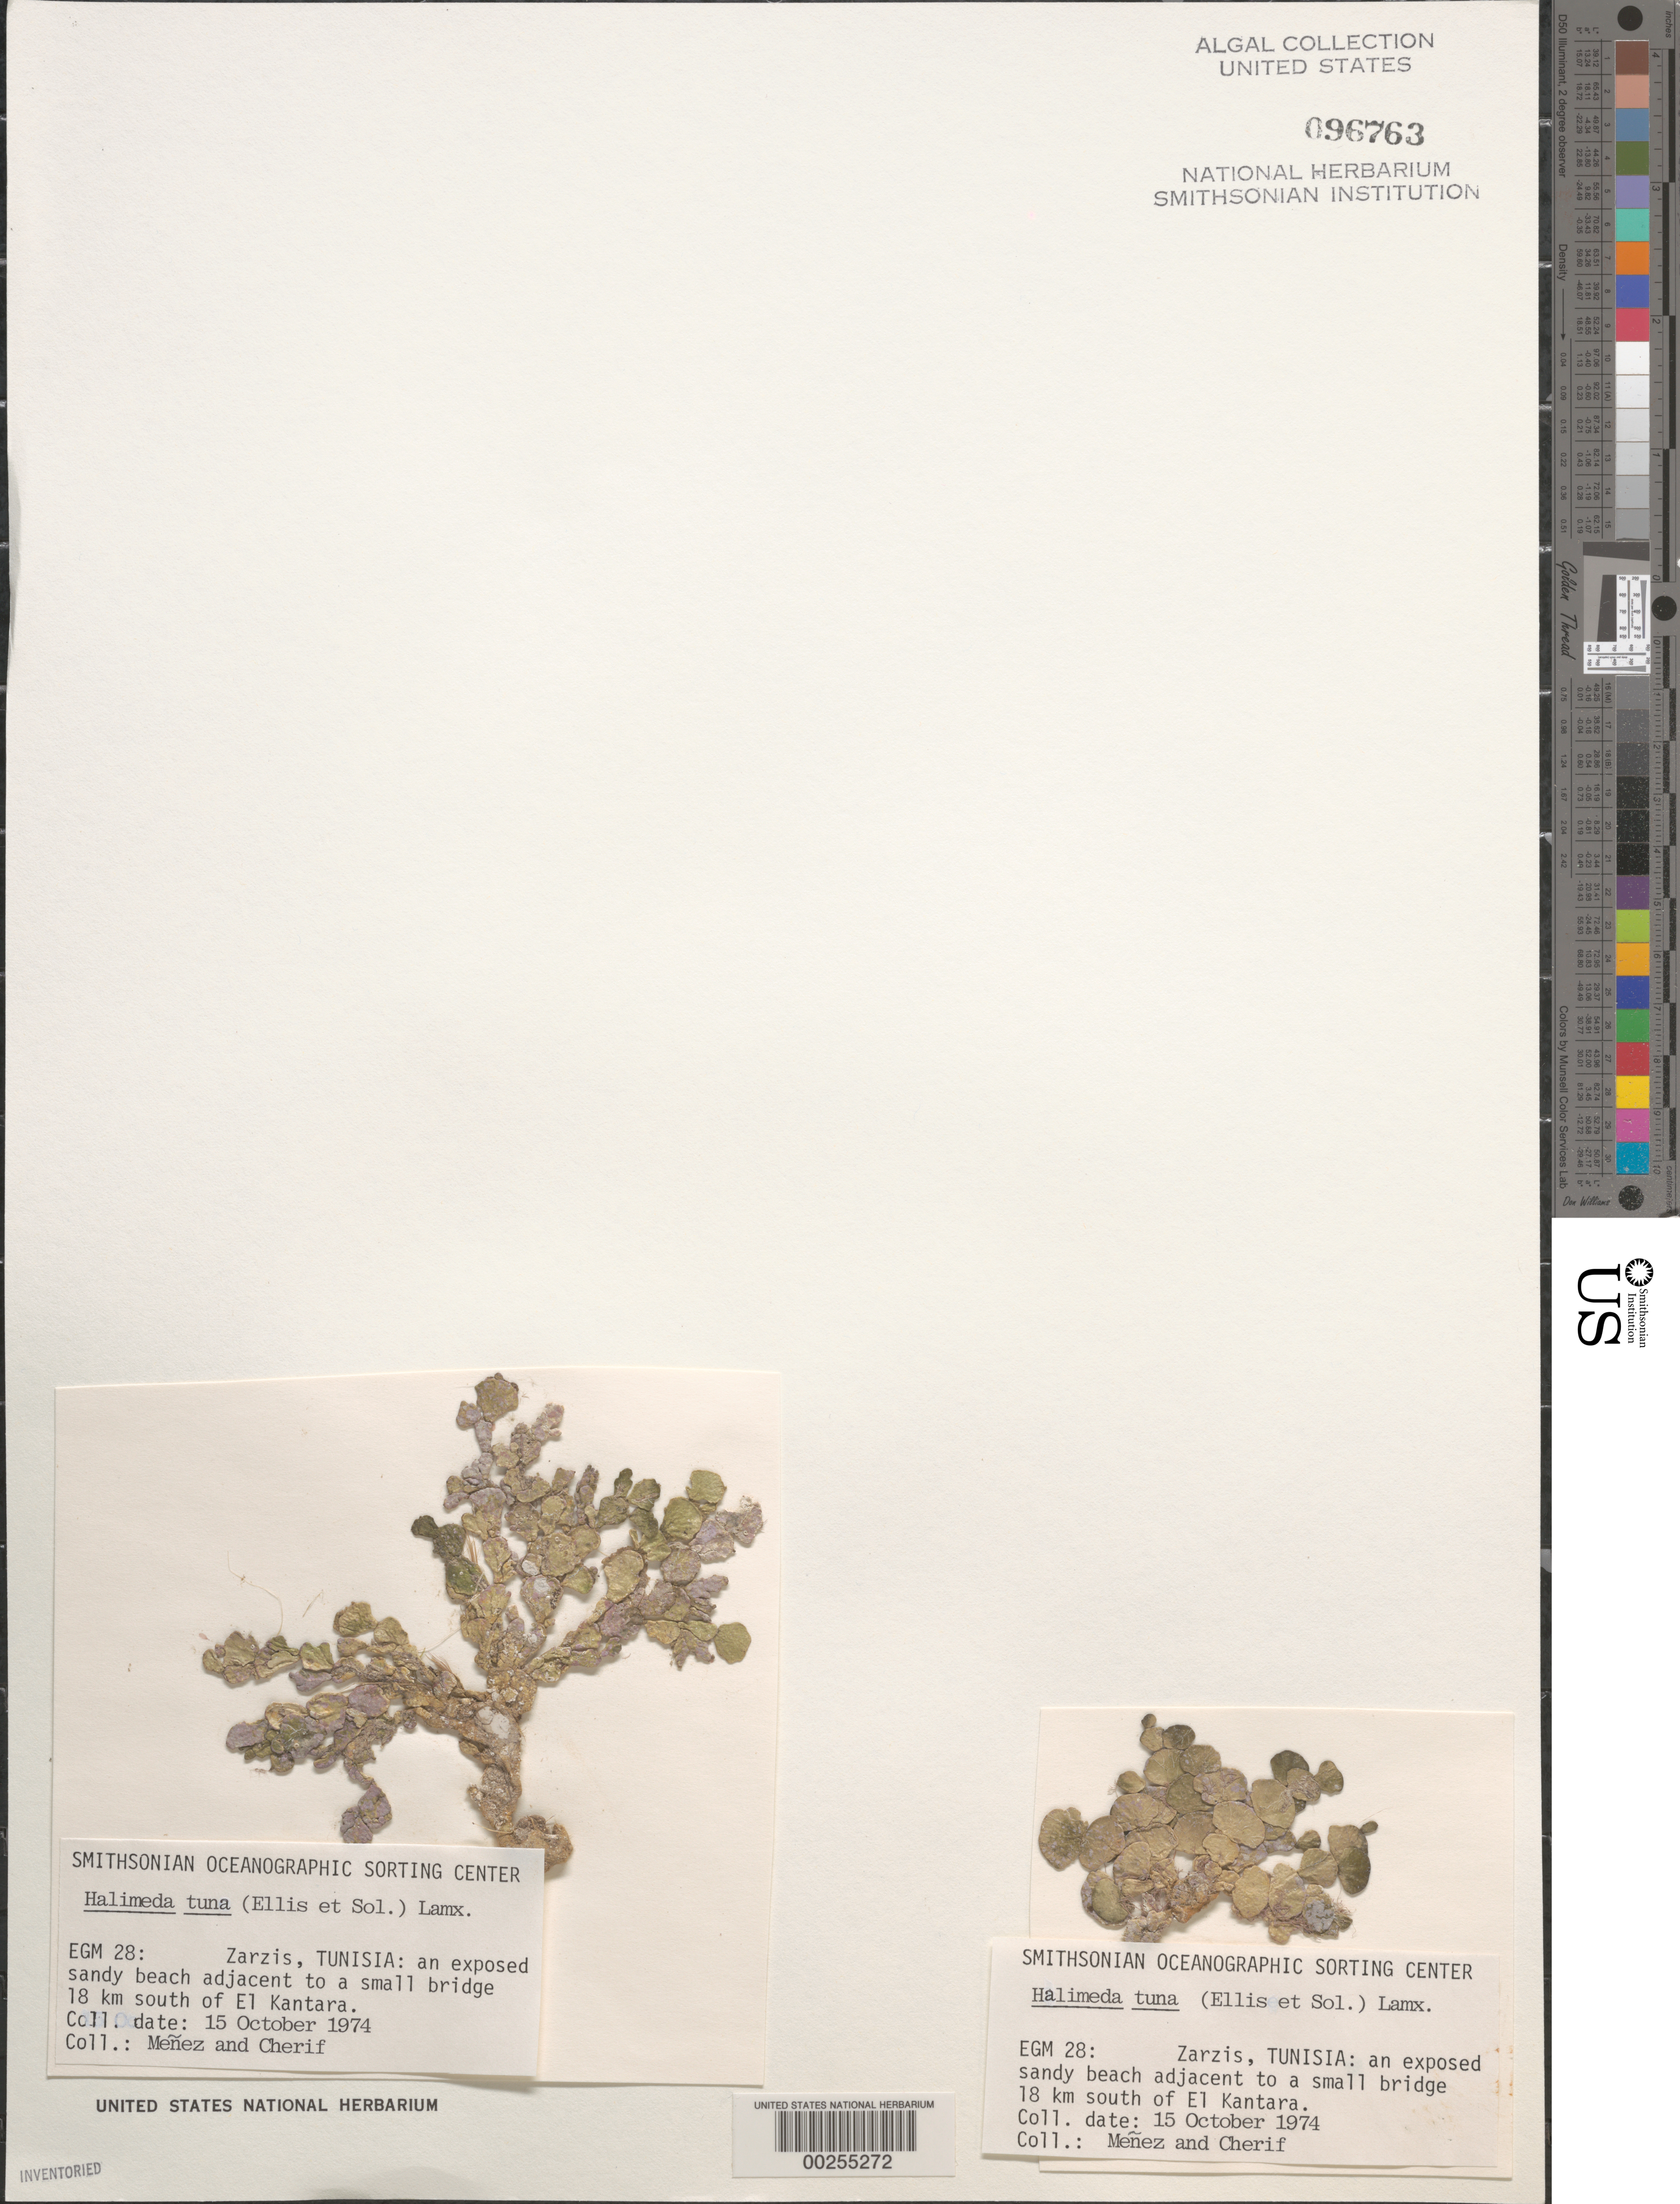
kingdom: Plantae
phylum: Chlorophyta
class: Ulvophyceae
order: Bryopsidales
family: Halimedaceae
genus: Halimeda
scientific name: Halimeda tuna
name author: (J. Ellis & Sol.) J.V.Lamouroux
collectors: Meñez & -. Cherif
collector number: EGM 28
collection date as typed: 15 Oct 1974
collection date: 1974-10-15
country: Tunisia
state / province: Medenine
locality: Zarzis, 18 km south of el kantara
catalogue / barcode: US 96763